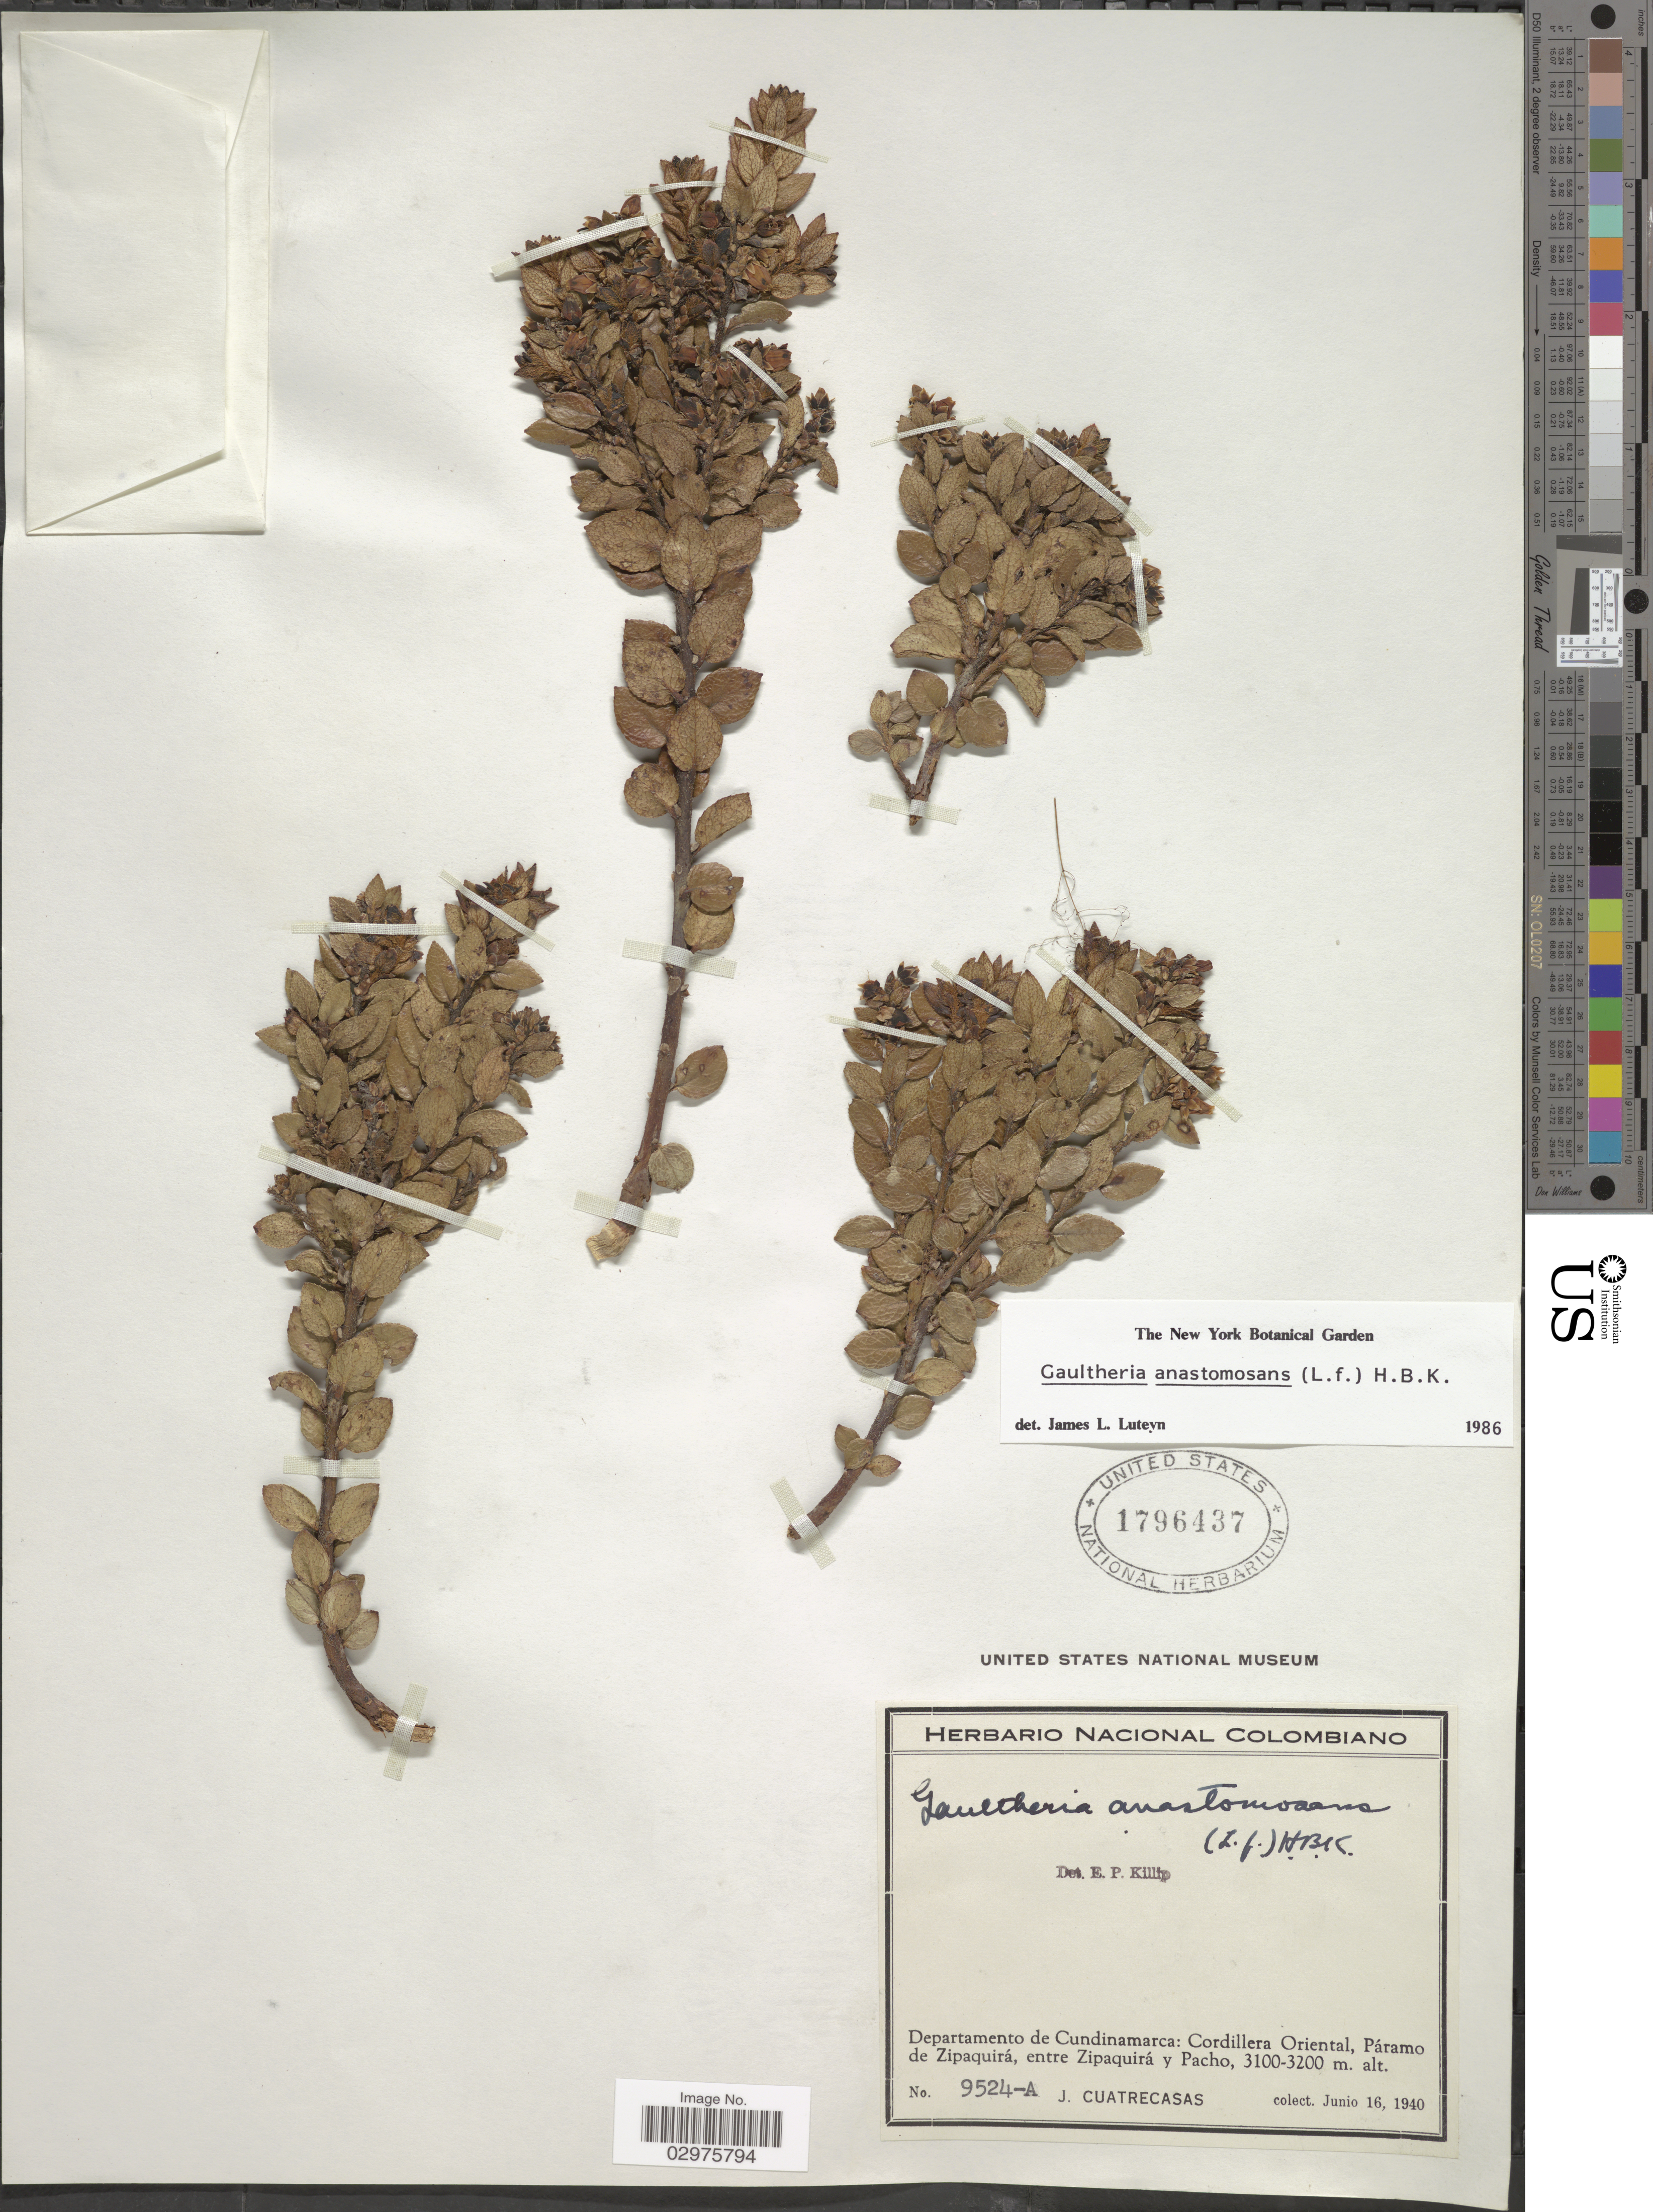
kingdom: Plantae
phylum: Tracheophyta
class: Magnoliopsida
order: Ericales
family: Ericaceae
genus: Gaultheria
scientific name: Gaultheria anastomosans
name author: (L. f.) Kunth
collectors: J. Cuatrecasas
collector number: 9524-A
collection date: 1940-06-16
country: Colombia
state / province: Cundinamarca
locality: Departamento de Cundinamarca: Cordillera Oriental, Páramo de Zipaquirá, entre Zipaquirá y Pacho.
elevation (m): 3100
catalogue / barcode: US 1796437